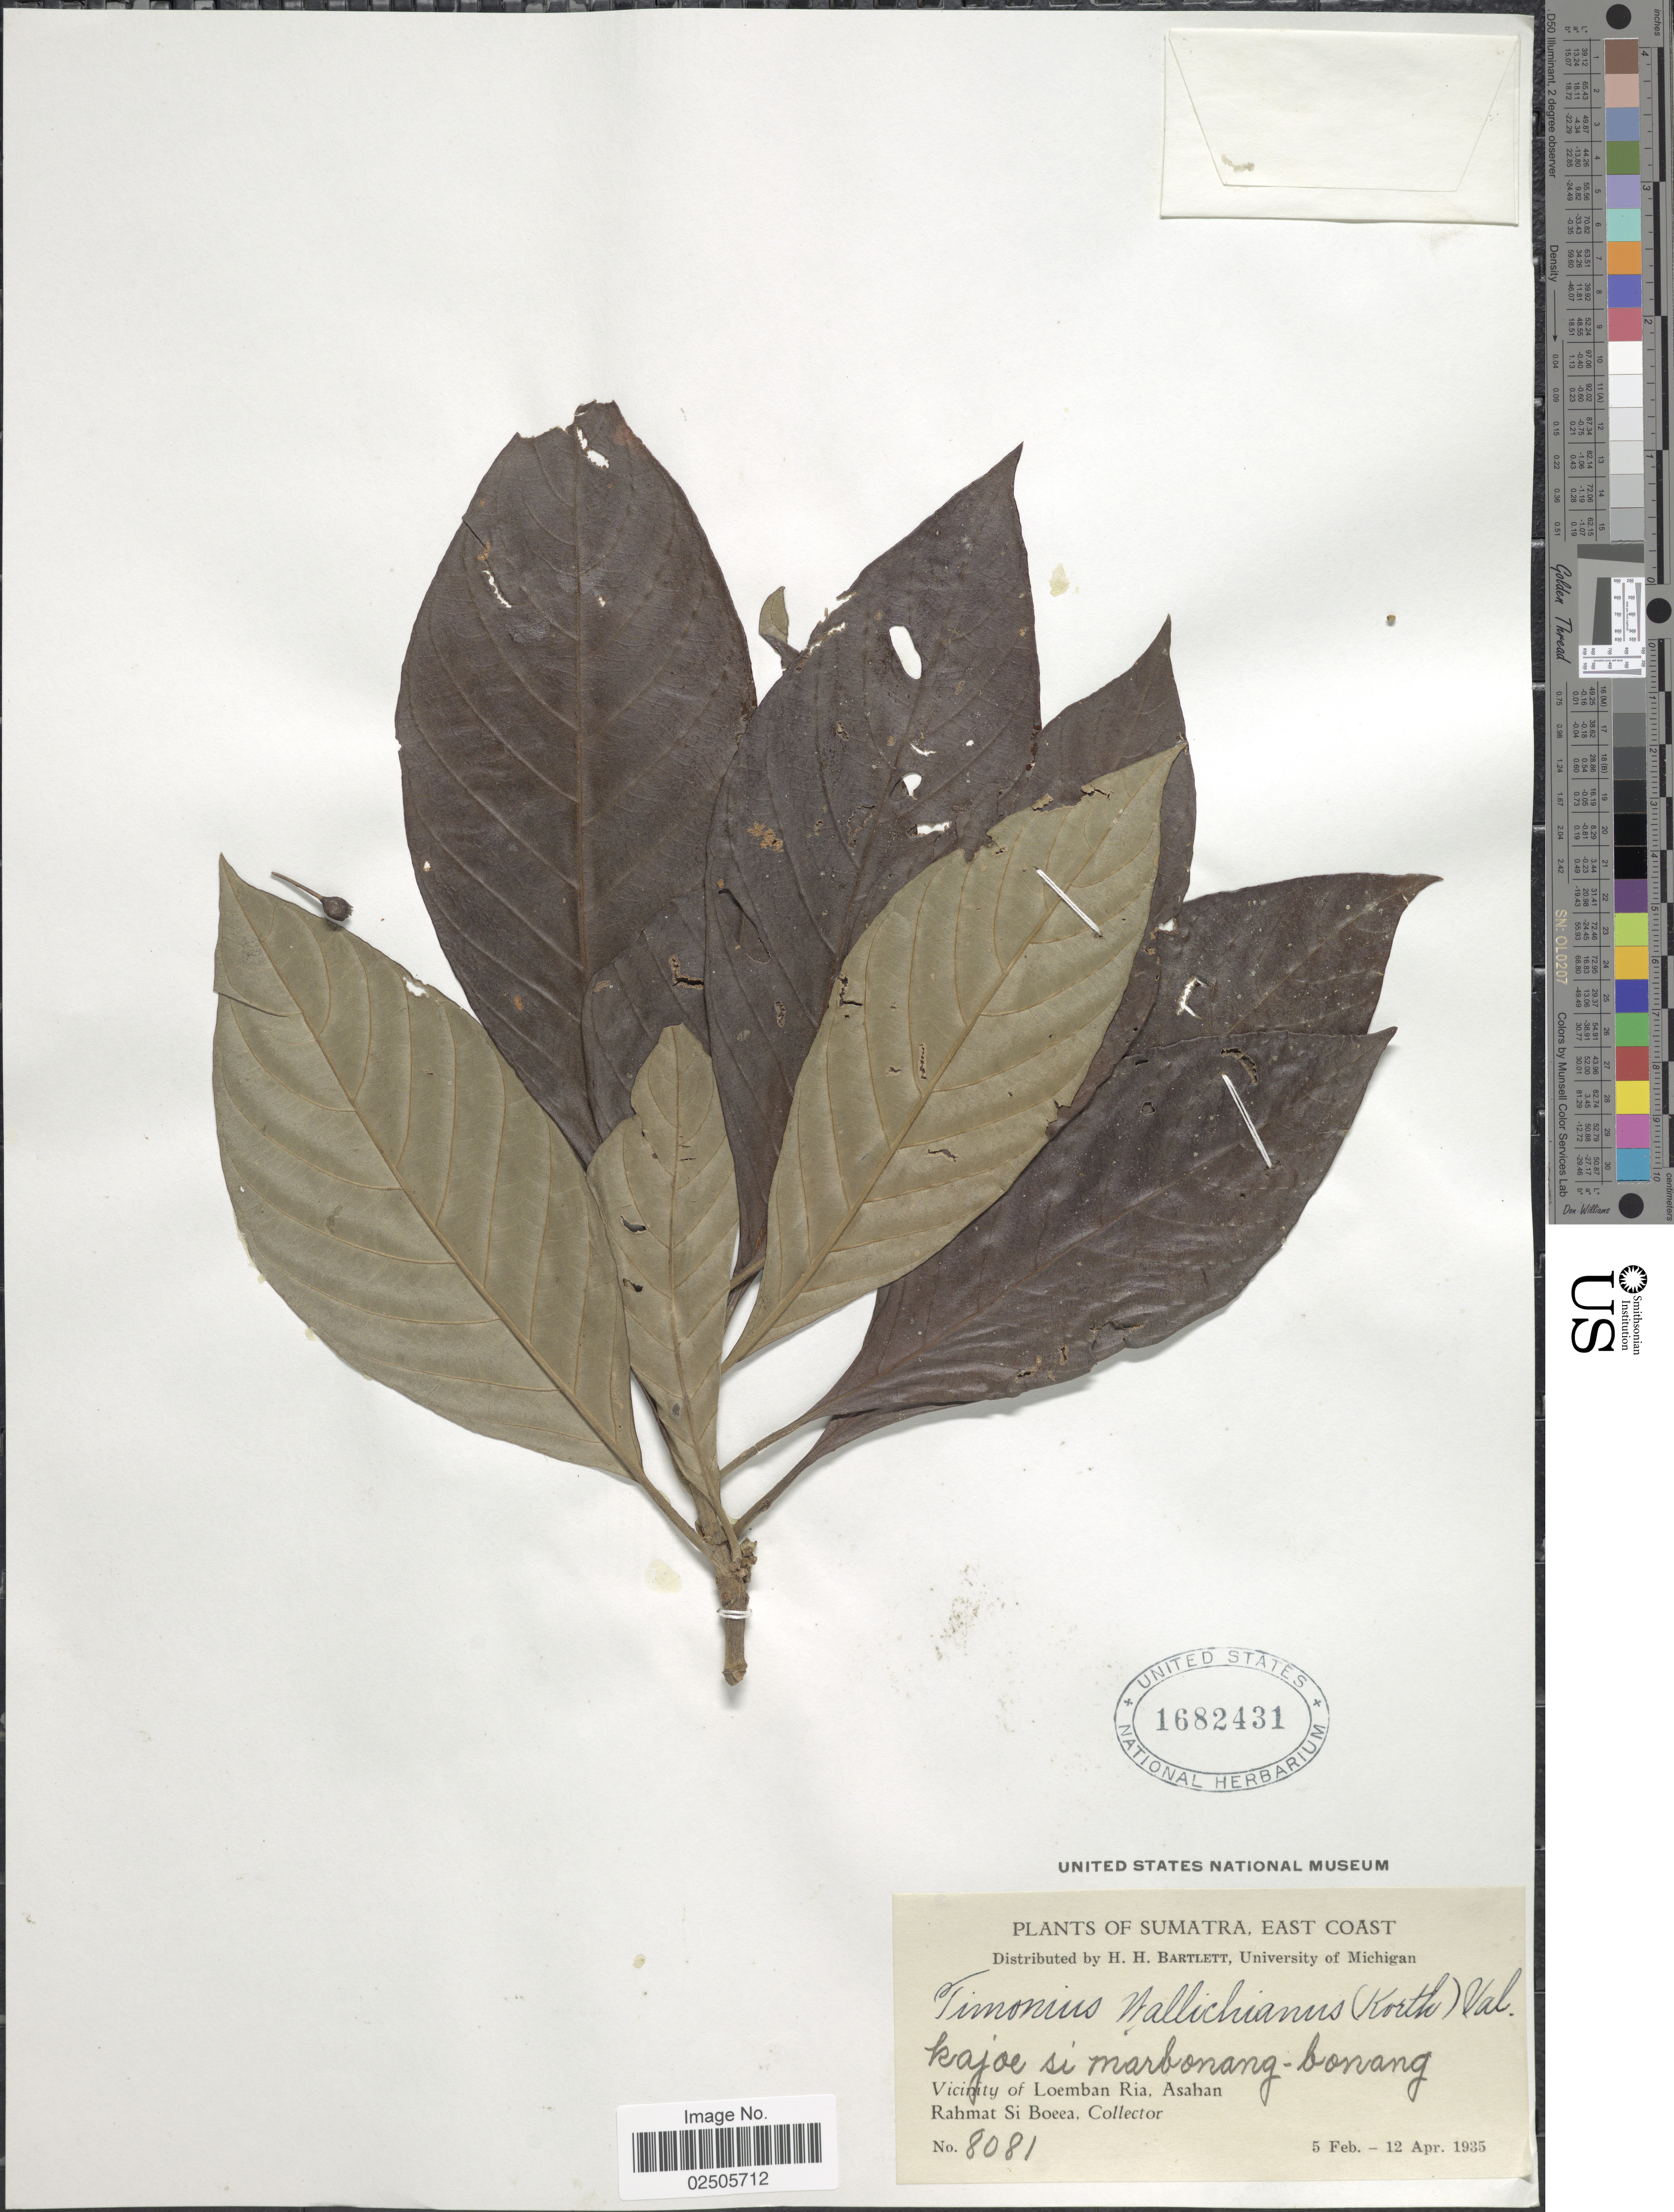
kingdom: Plantae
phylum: Tracheophyta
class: Magnoliopsida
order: Gentianales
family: Rubiaceae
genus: Timonius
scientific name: Timonius wallichianus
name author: Valeton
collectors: Rahmat Si Boeea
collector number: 8081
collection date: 1935-02-05/1935-04-12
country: Indonesia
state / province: Sumatra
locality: East Coast, Vicinity of Loemban Ria, Asahan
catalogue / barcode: US 1682431